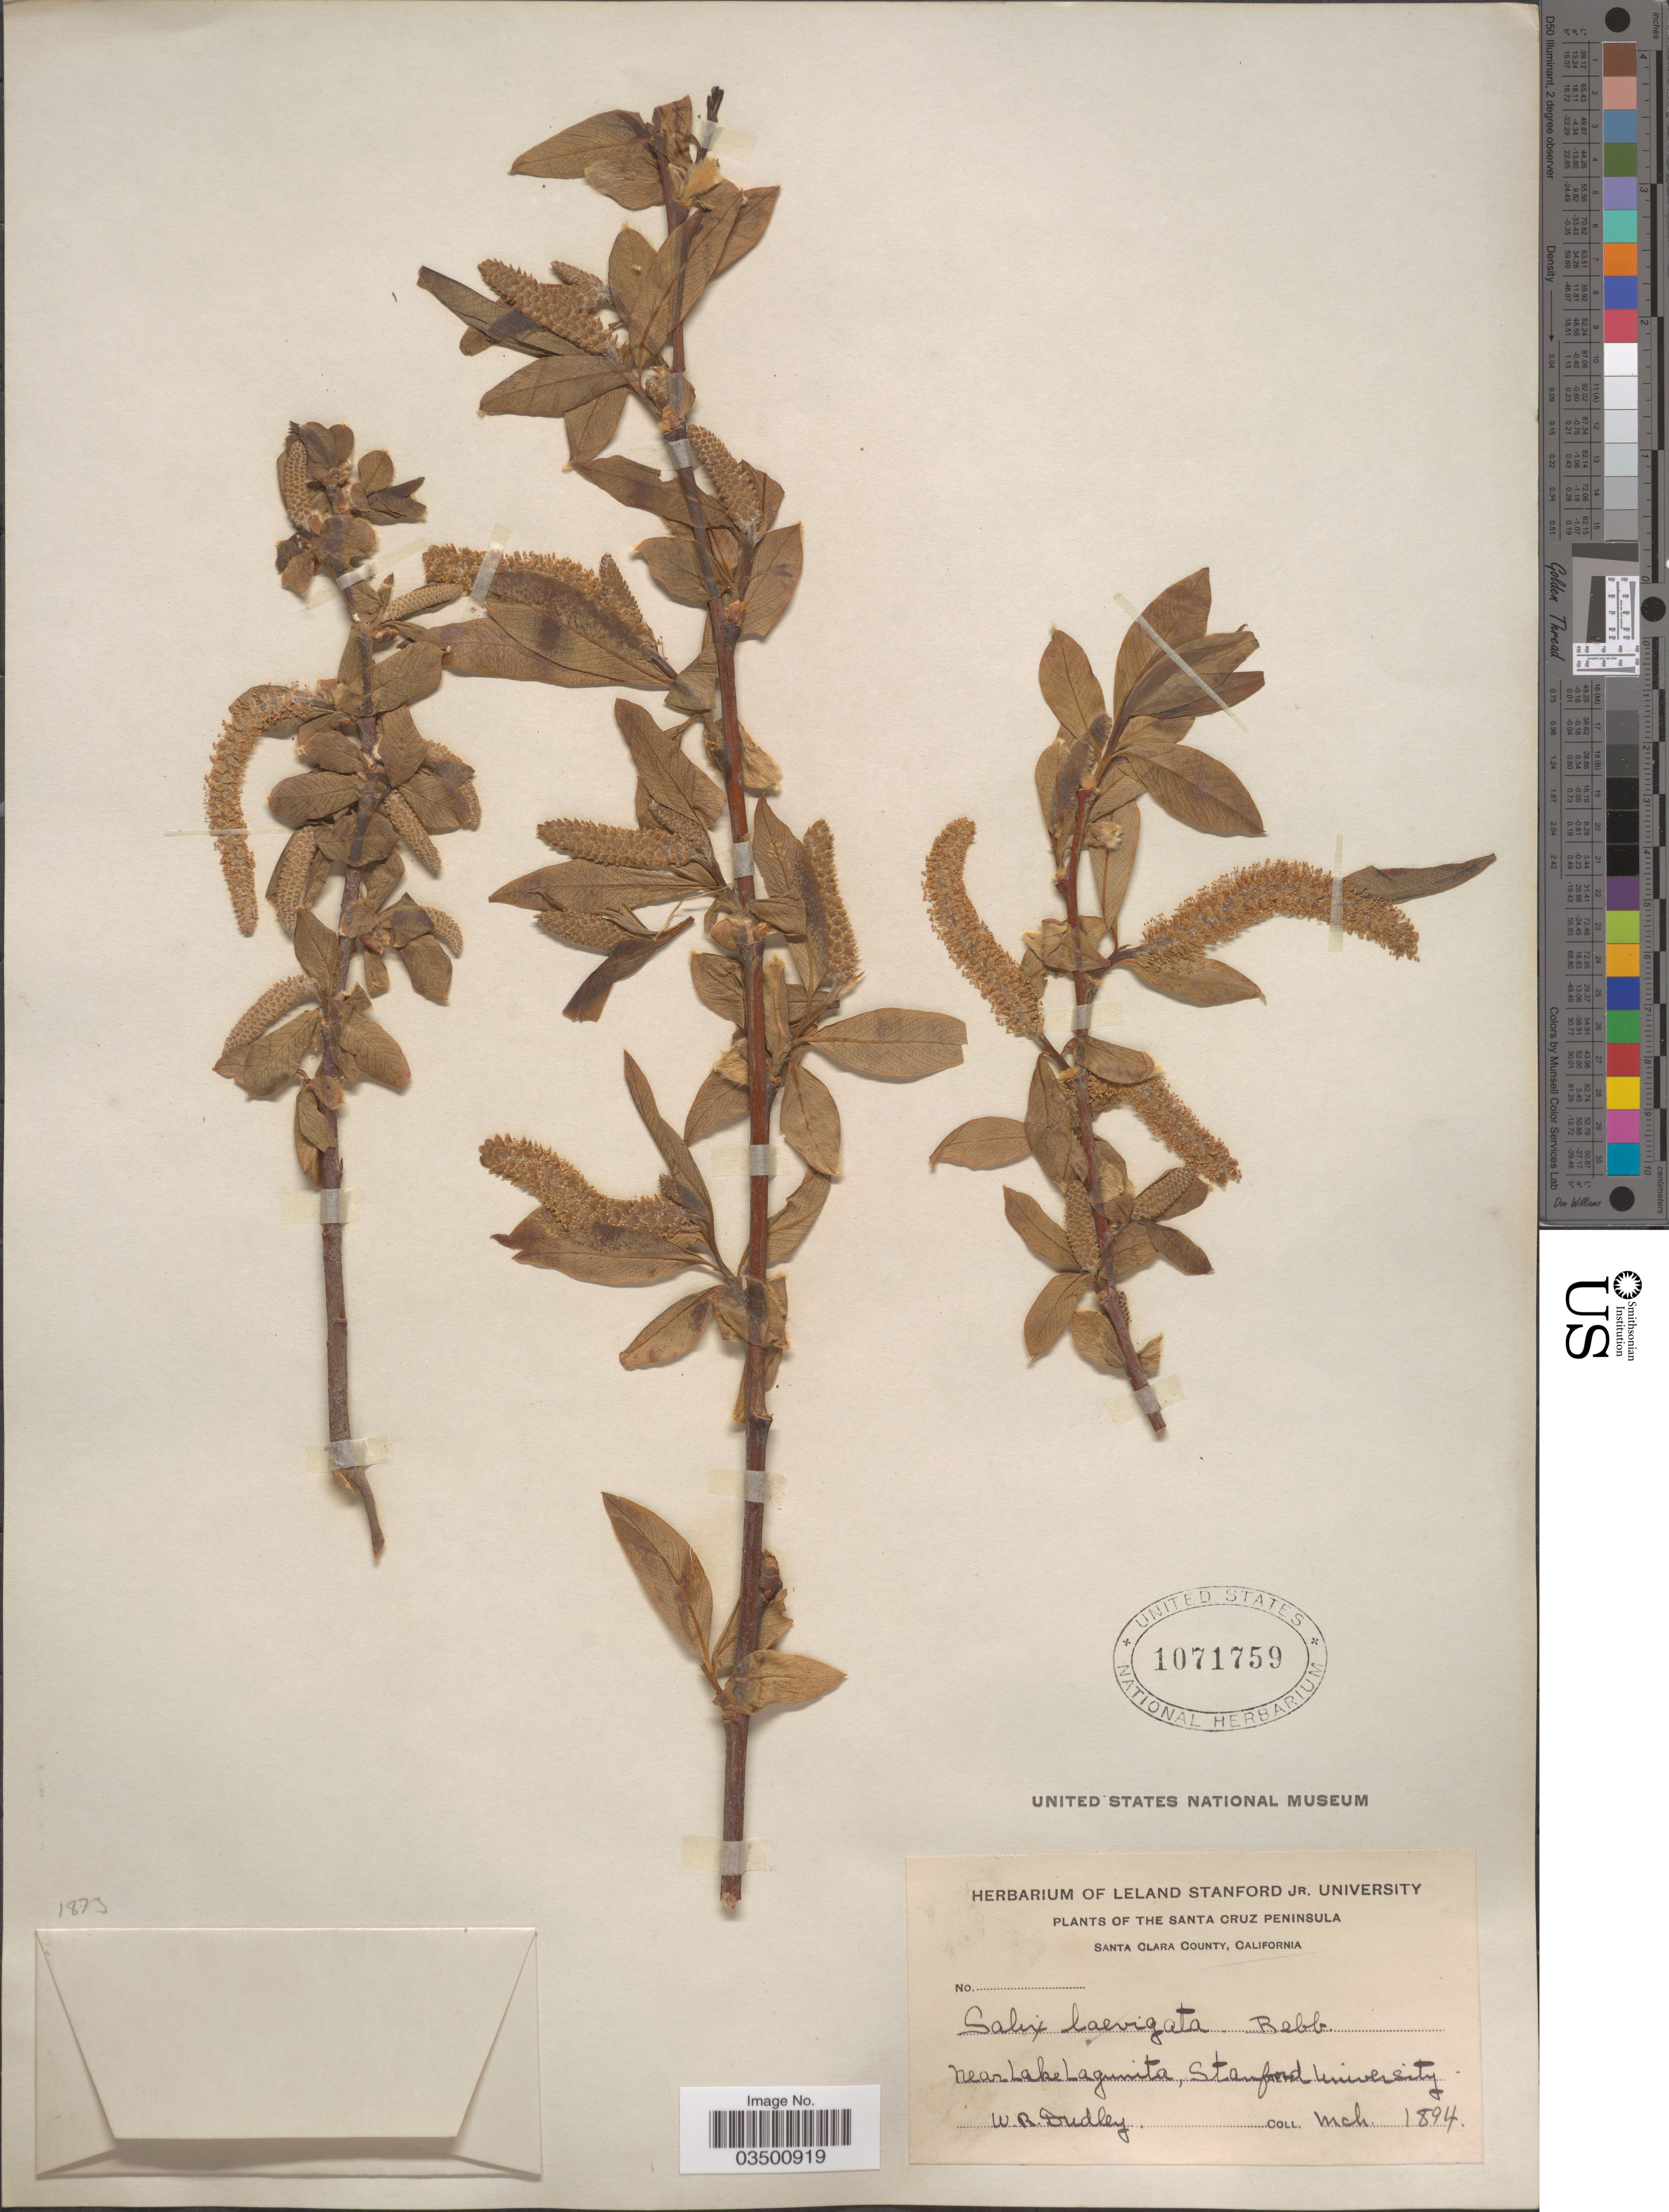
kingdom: Plantae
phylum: Tracheophyta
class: Magnoliopsida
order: Malpighiales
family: Salicaceae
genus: Salix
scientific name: Salix laevigata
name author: Bebb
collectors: W. Dudley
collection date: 1894-03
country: United States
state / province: California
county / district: Santa Clara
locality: The Santa Cruz Peninsula. Santa Clara County. Near Lake Lagunita, Stanford University.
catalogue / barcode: US 1071759